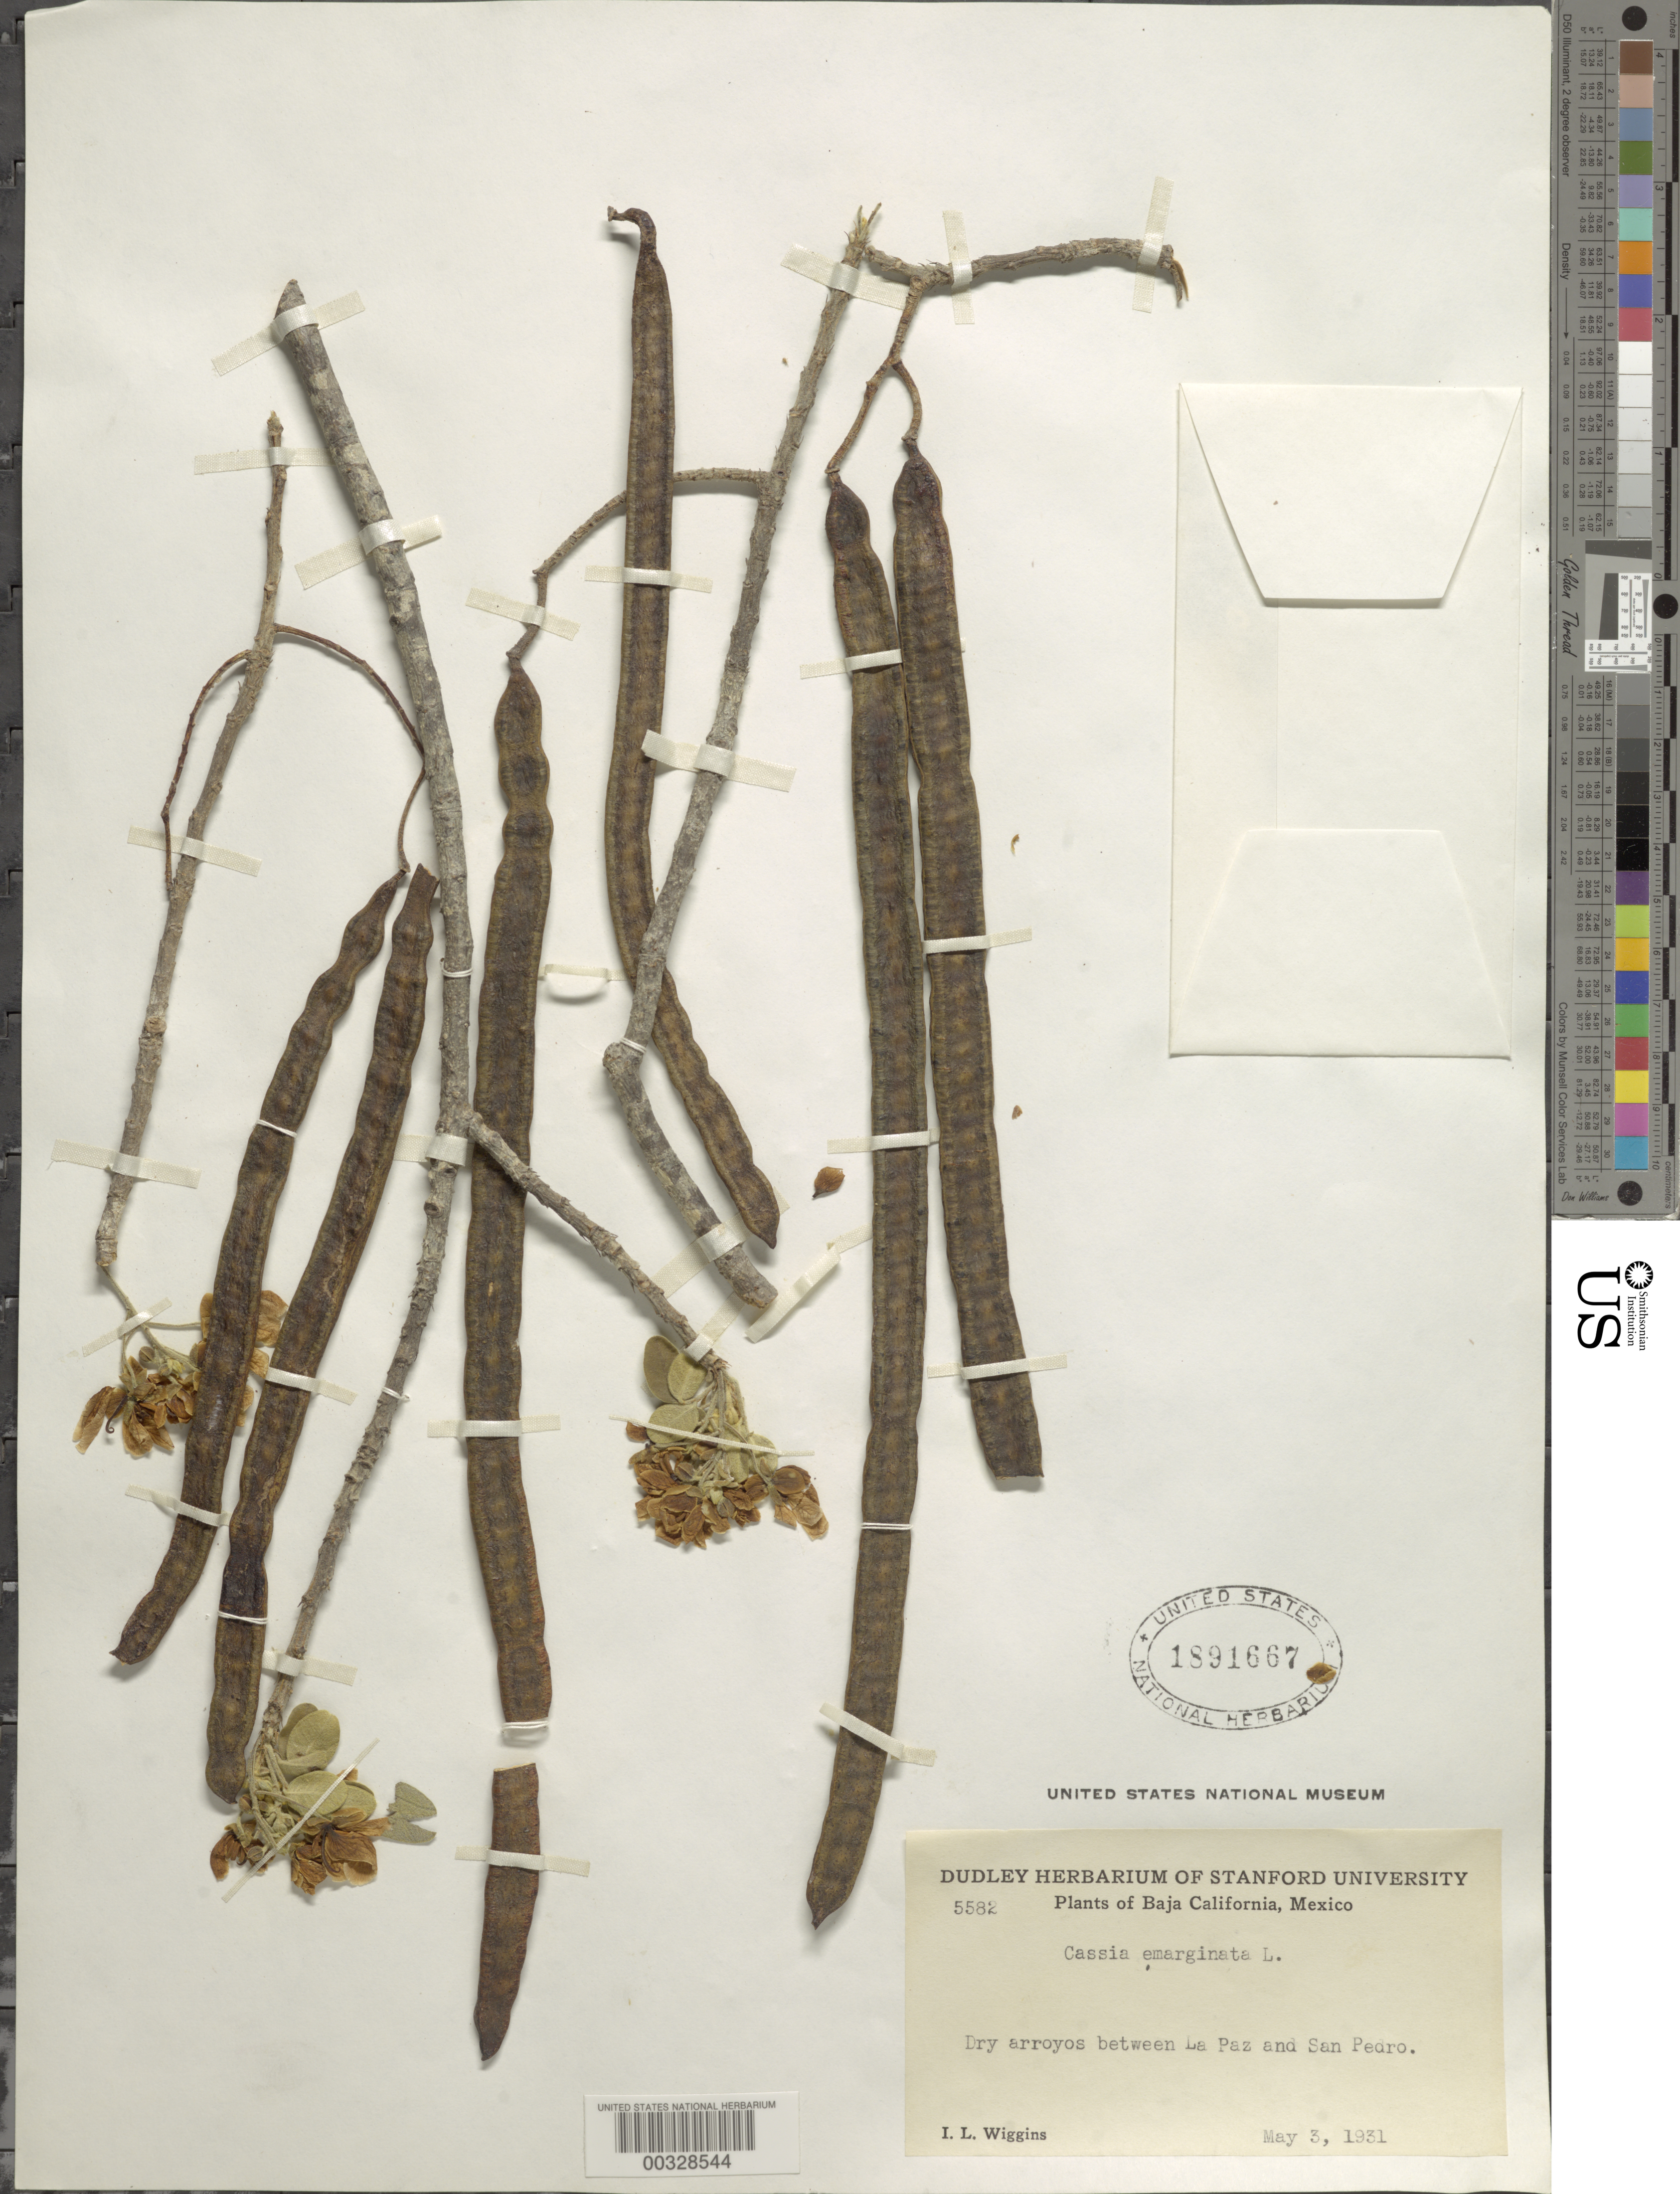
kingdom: Plantae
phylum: Tracheophyta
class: Magnoliopsida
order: Fabales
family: Fabaceae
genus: Senna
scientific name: Senna emarginata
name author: L.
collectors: I. L. Wiggins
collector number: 5582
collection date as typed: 03 May 1931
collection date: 1931-05-03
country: Mexico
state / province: Baja California Sur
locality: Between La Paz and San Pedro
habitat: Dry arroyos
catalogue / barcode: US 1891667